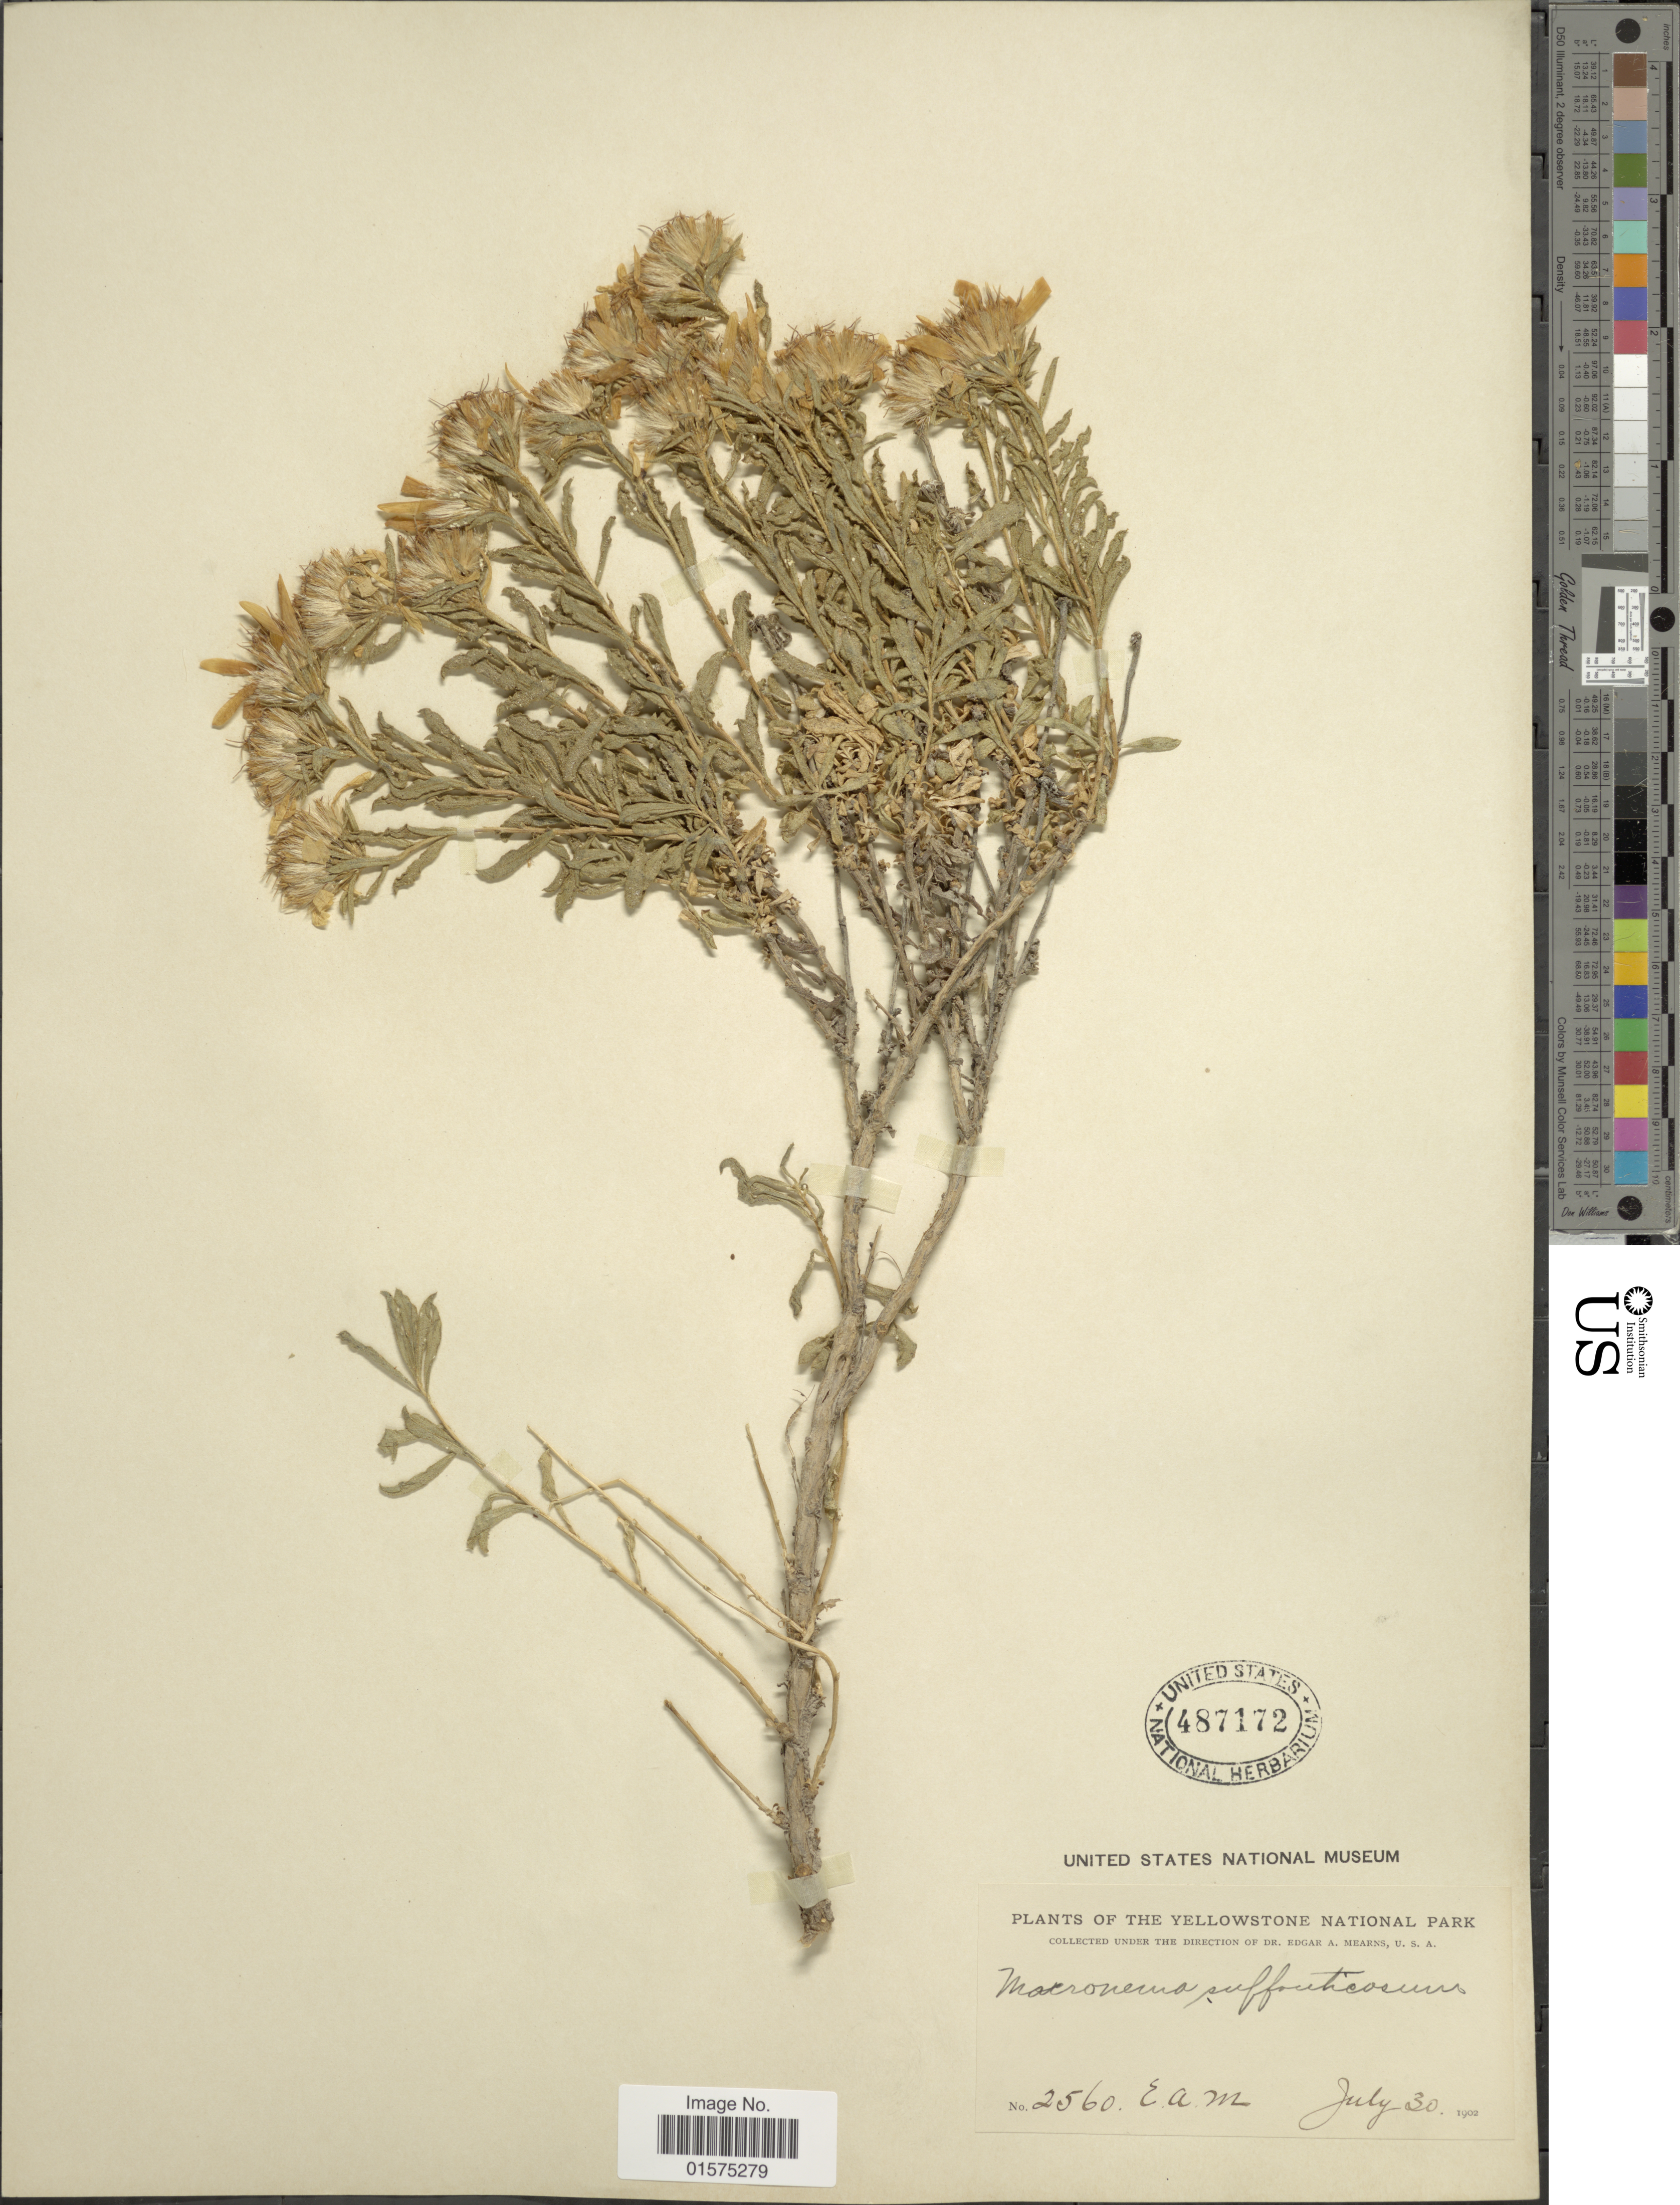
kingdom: Plantae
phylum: Tracheophyta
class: Magnoliopsida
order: Asterales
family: Asteraceae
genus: Ericameria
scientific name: Ericameria suffruticosa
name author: (Nutt.) G.L. Nesom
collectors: E. A. Mearns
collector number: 2560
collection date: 1902-07-30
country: United States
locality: Yellowstone National Park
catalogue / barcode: US 487172